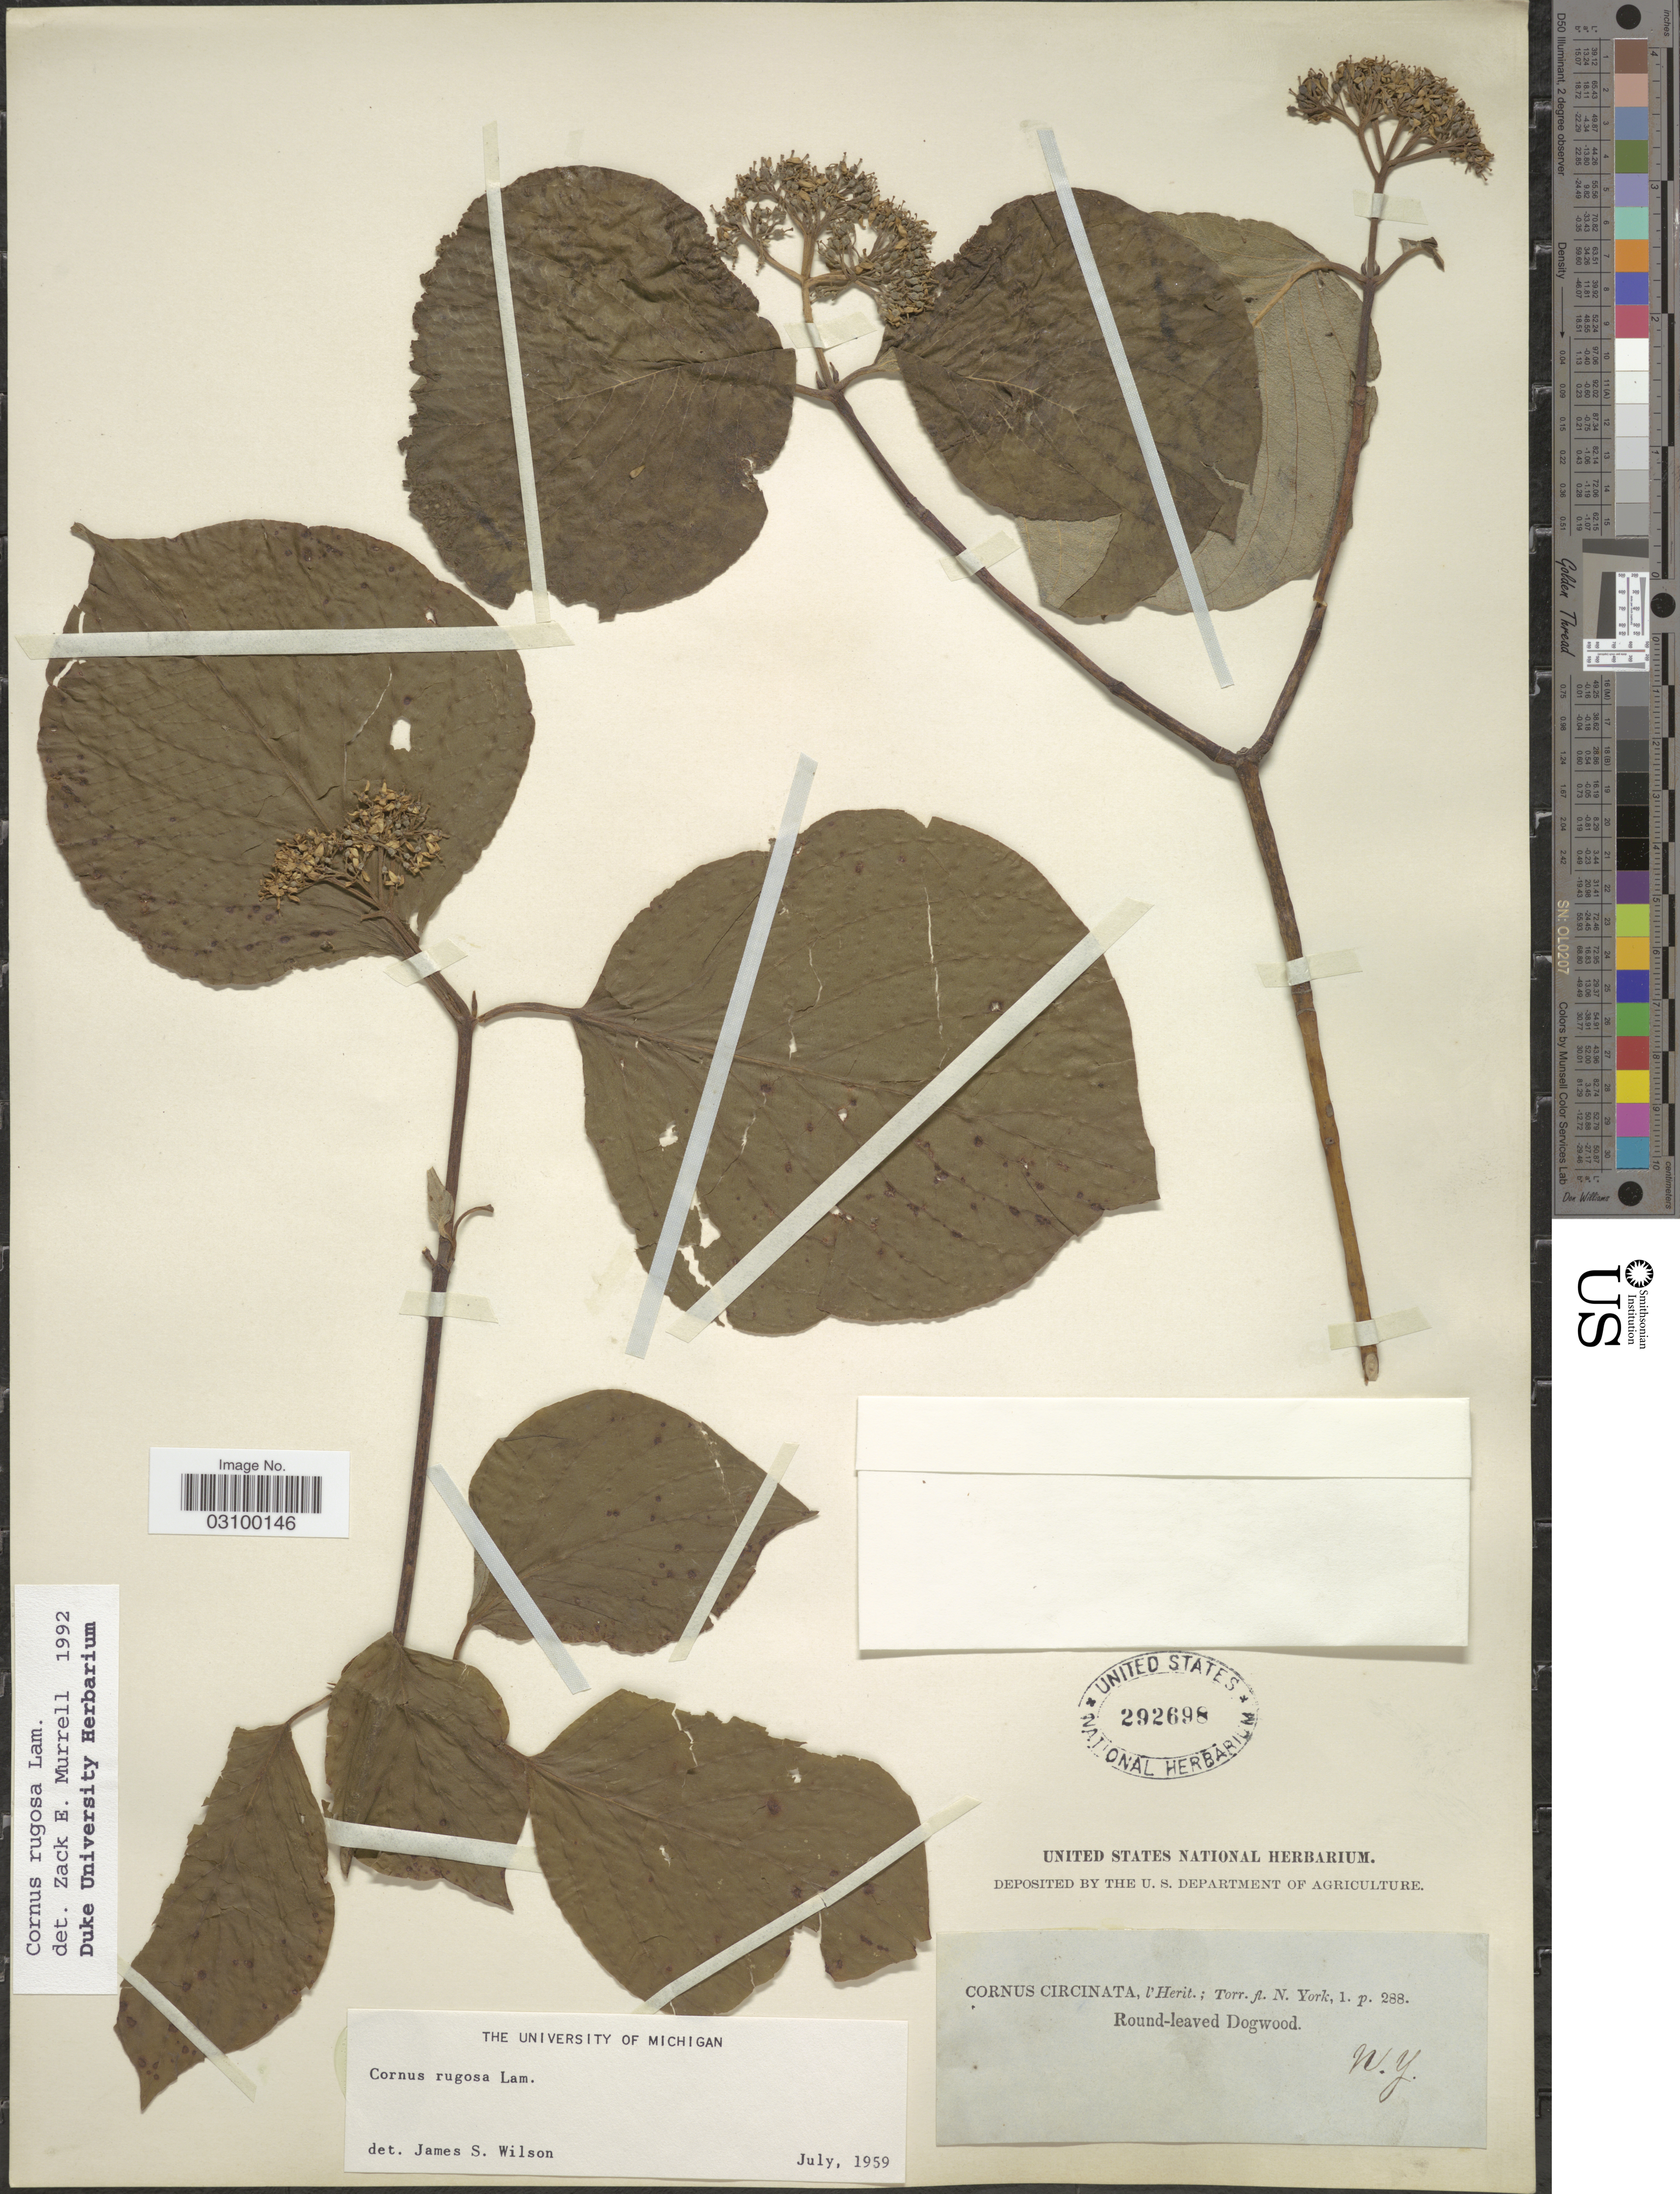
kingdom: Plantae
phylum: Tracheophyta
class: Magnoliopsida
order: Cornales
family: Cornaceae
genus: Cornus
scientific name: Cornus rugosa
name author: Lam.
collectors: ex herb. United States National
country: United States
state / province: New York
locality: N. Y.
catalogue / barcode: US 292698